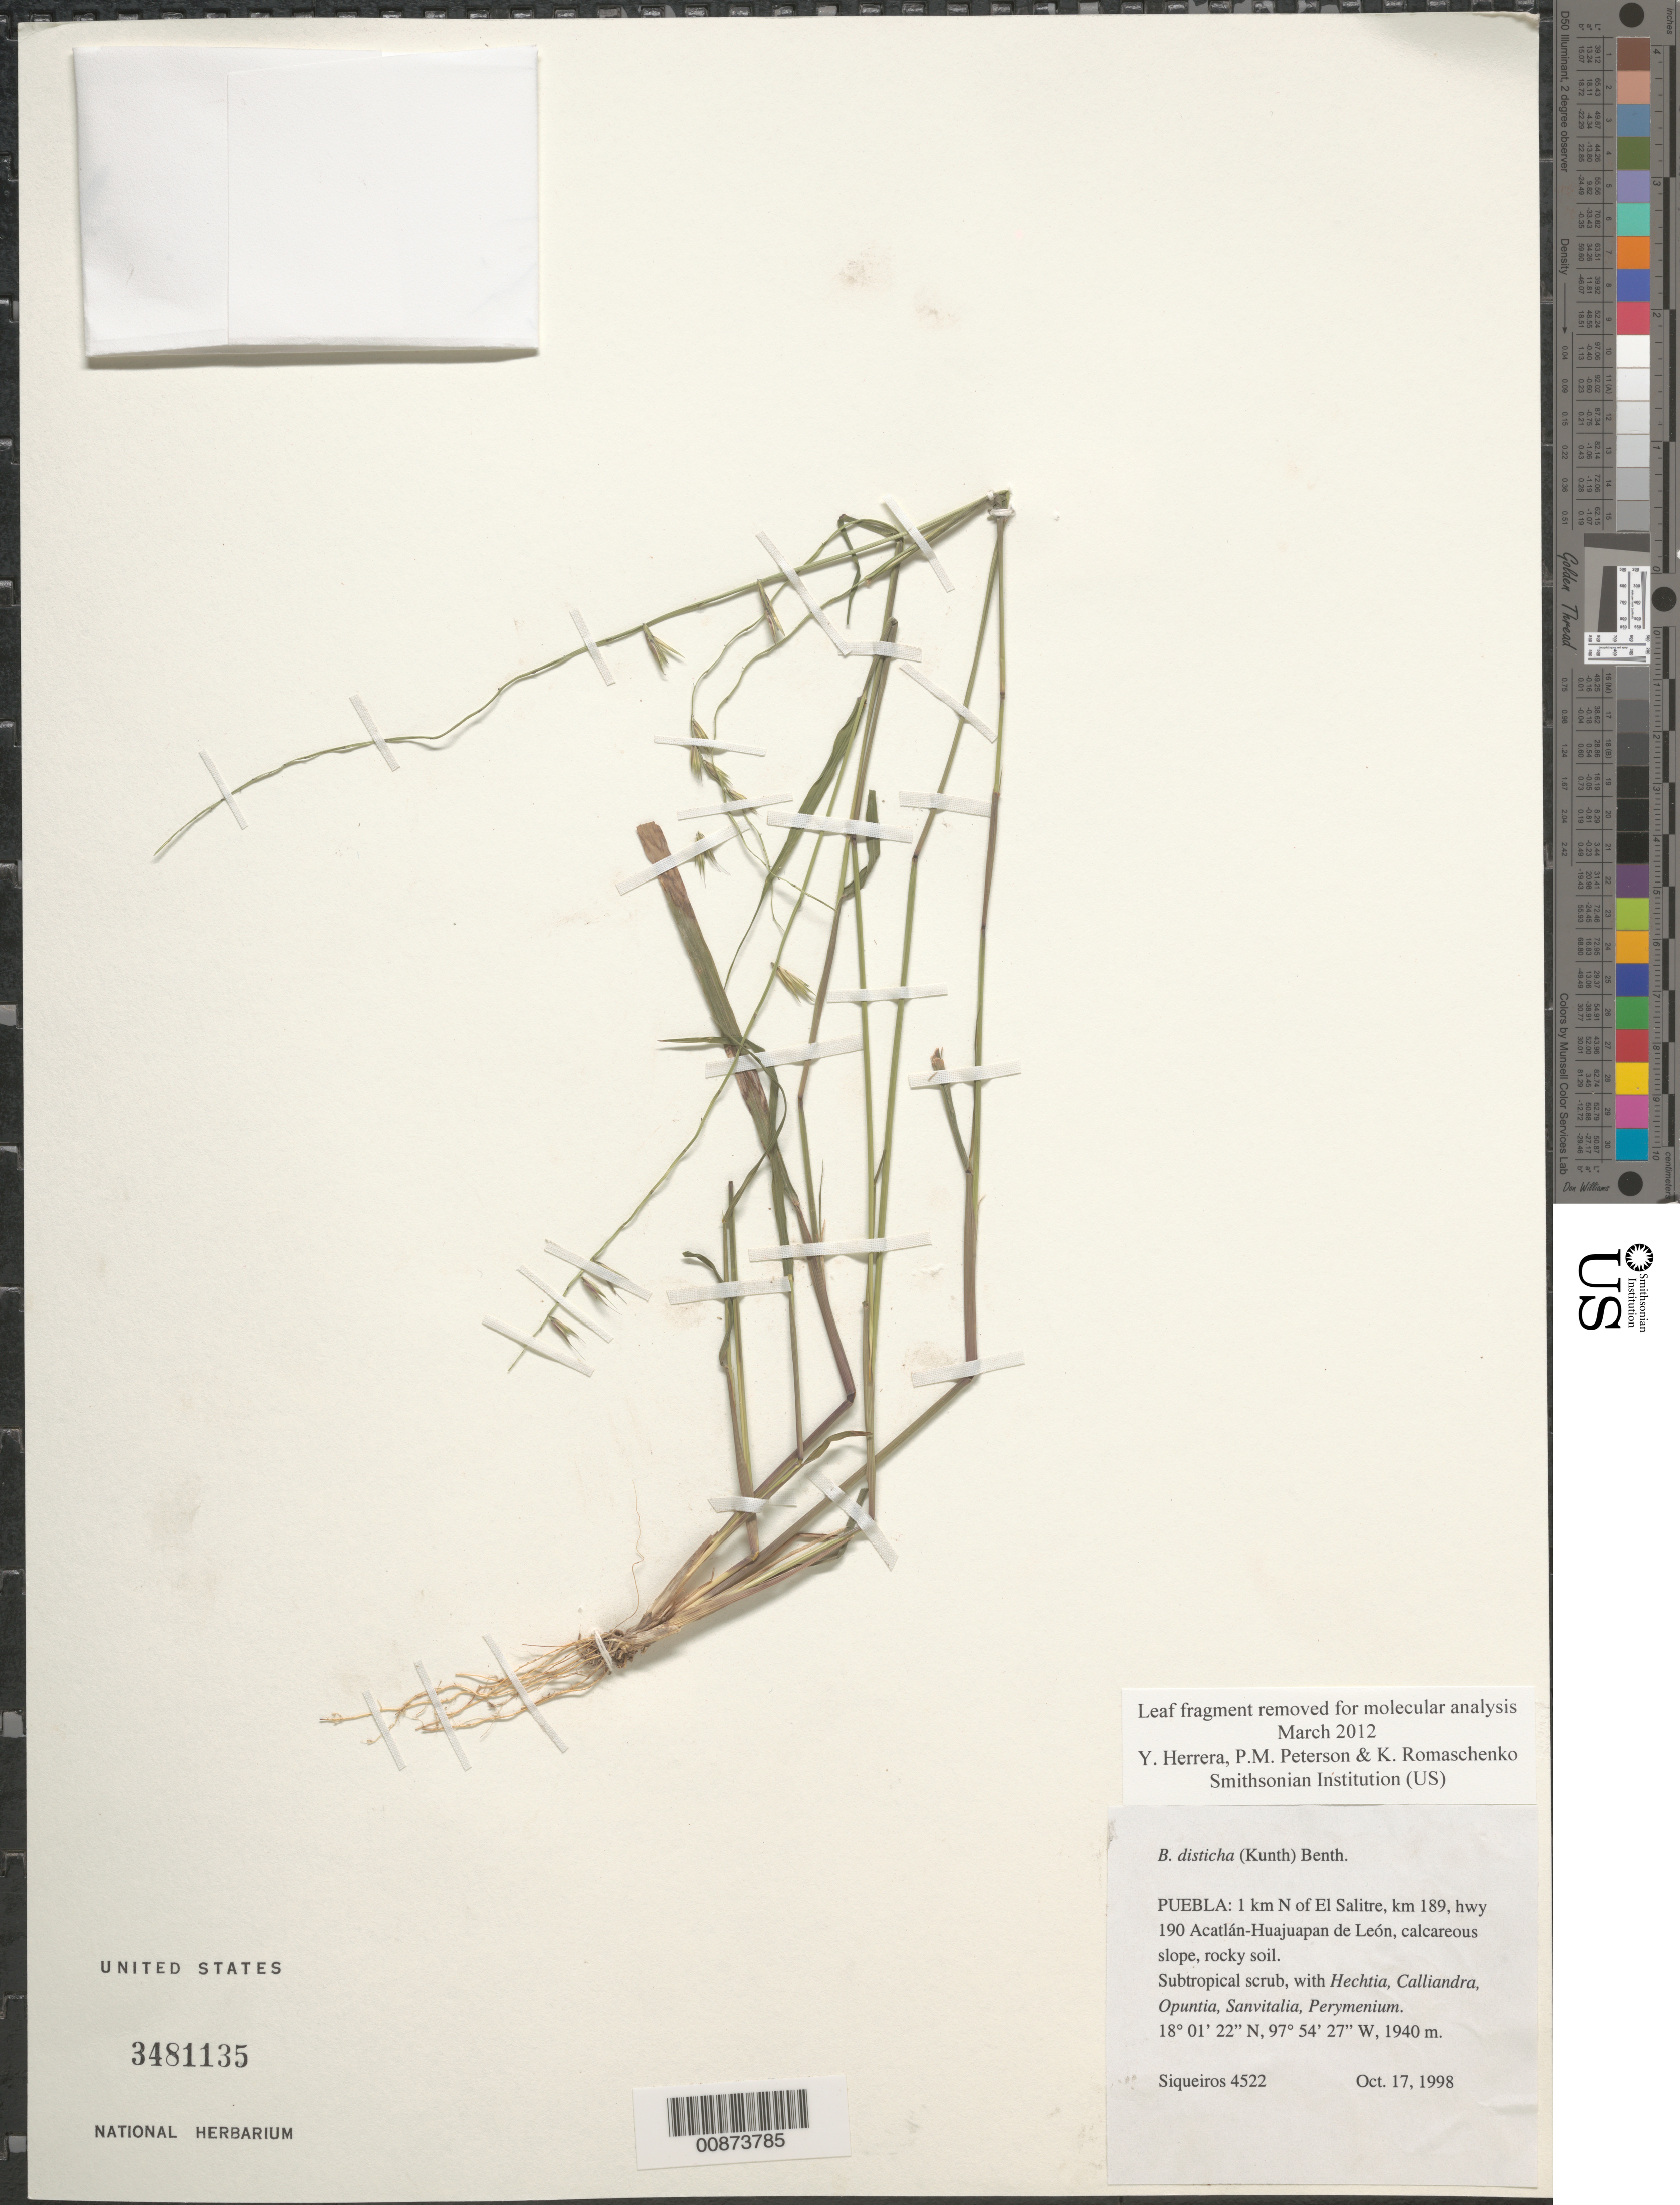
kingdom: Plantae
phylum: Tracheophyta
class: Liliopsida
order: Poales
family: Poaceae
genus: Bouteloua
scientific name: Bouteloua disticha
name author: (Kunth) Benth.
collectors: M. E. Siqueiros Delgado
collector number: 4522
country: Mexico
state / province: Puebla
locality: N of El Salitre, Acatlan-Huajuapan de Leon.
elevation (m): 4522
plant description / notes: Tissue sample 4522.01 depleted before it could be imported into EMu (4 Jun 2018). No Biorepository ID was ever assigned.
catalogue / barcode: US 3481135